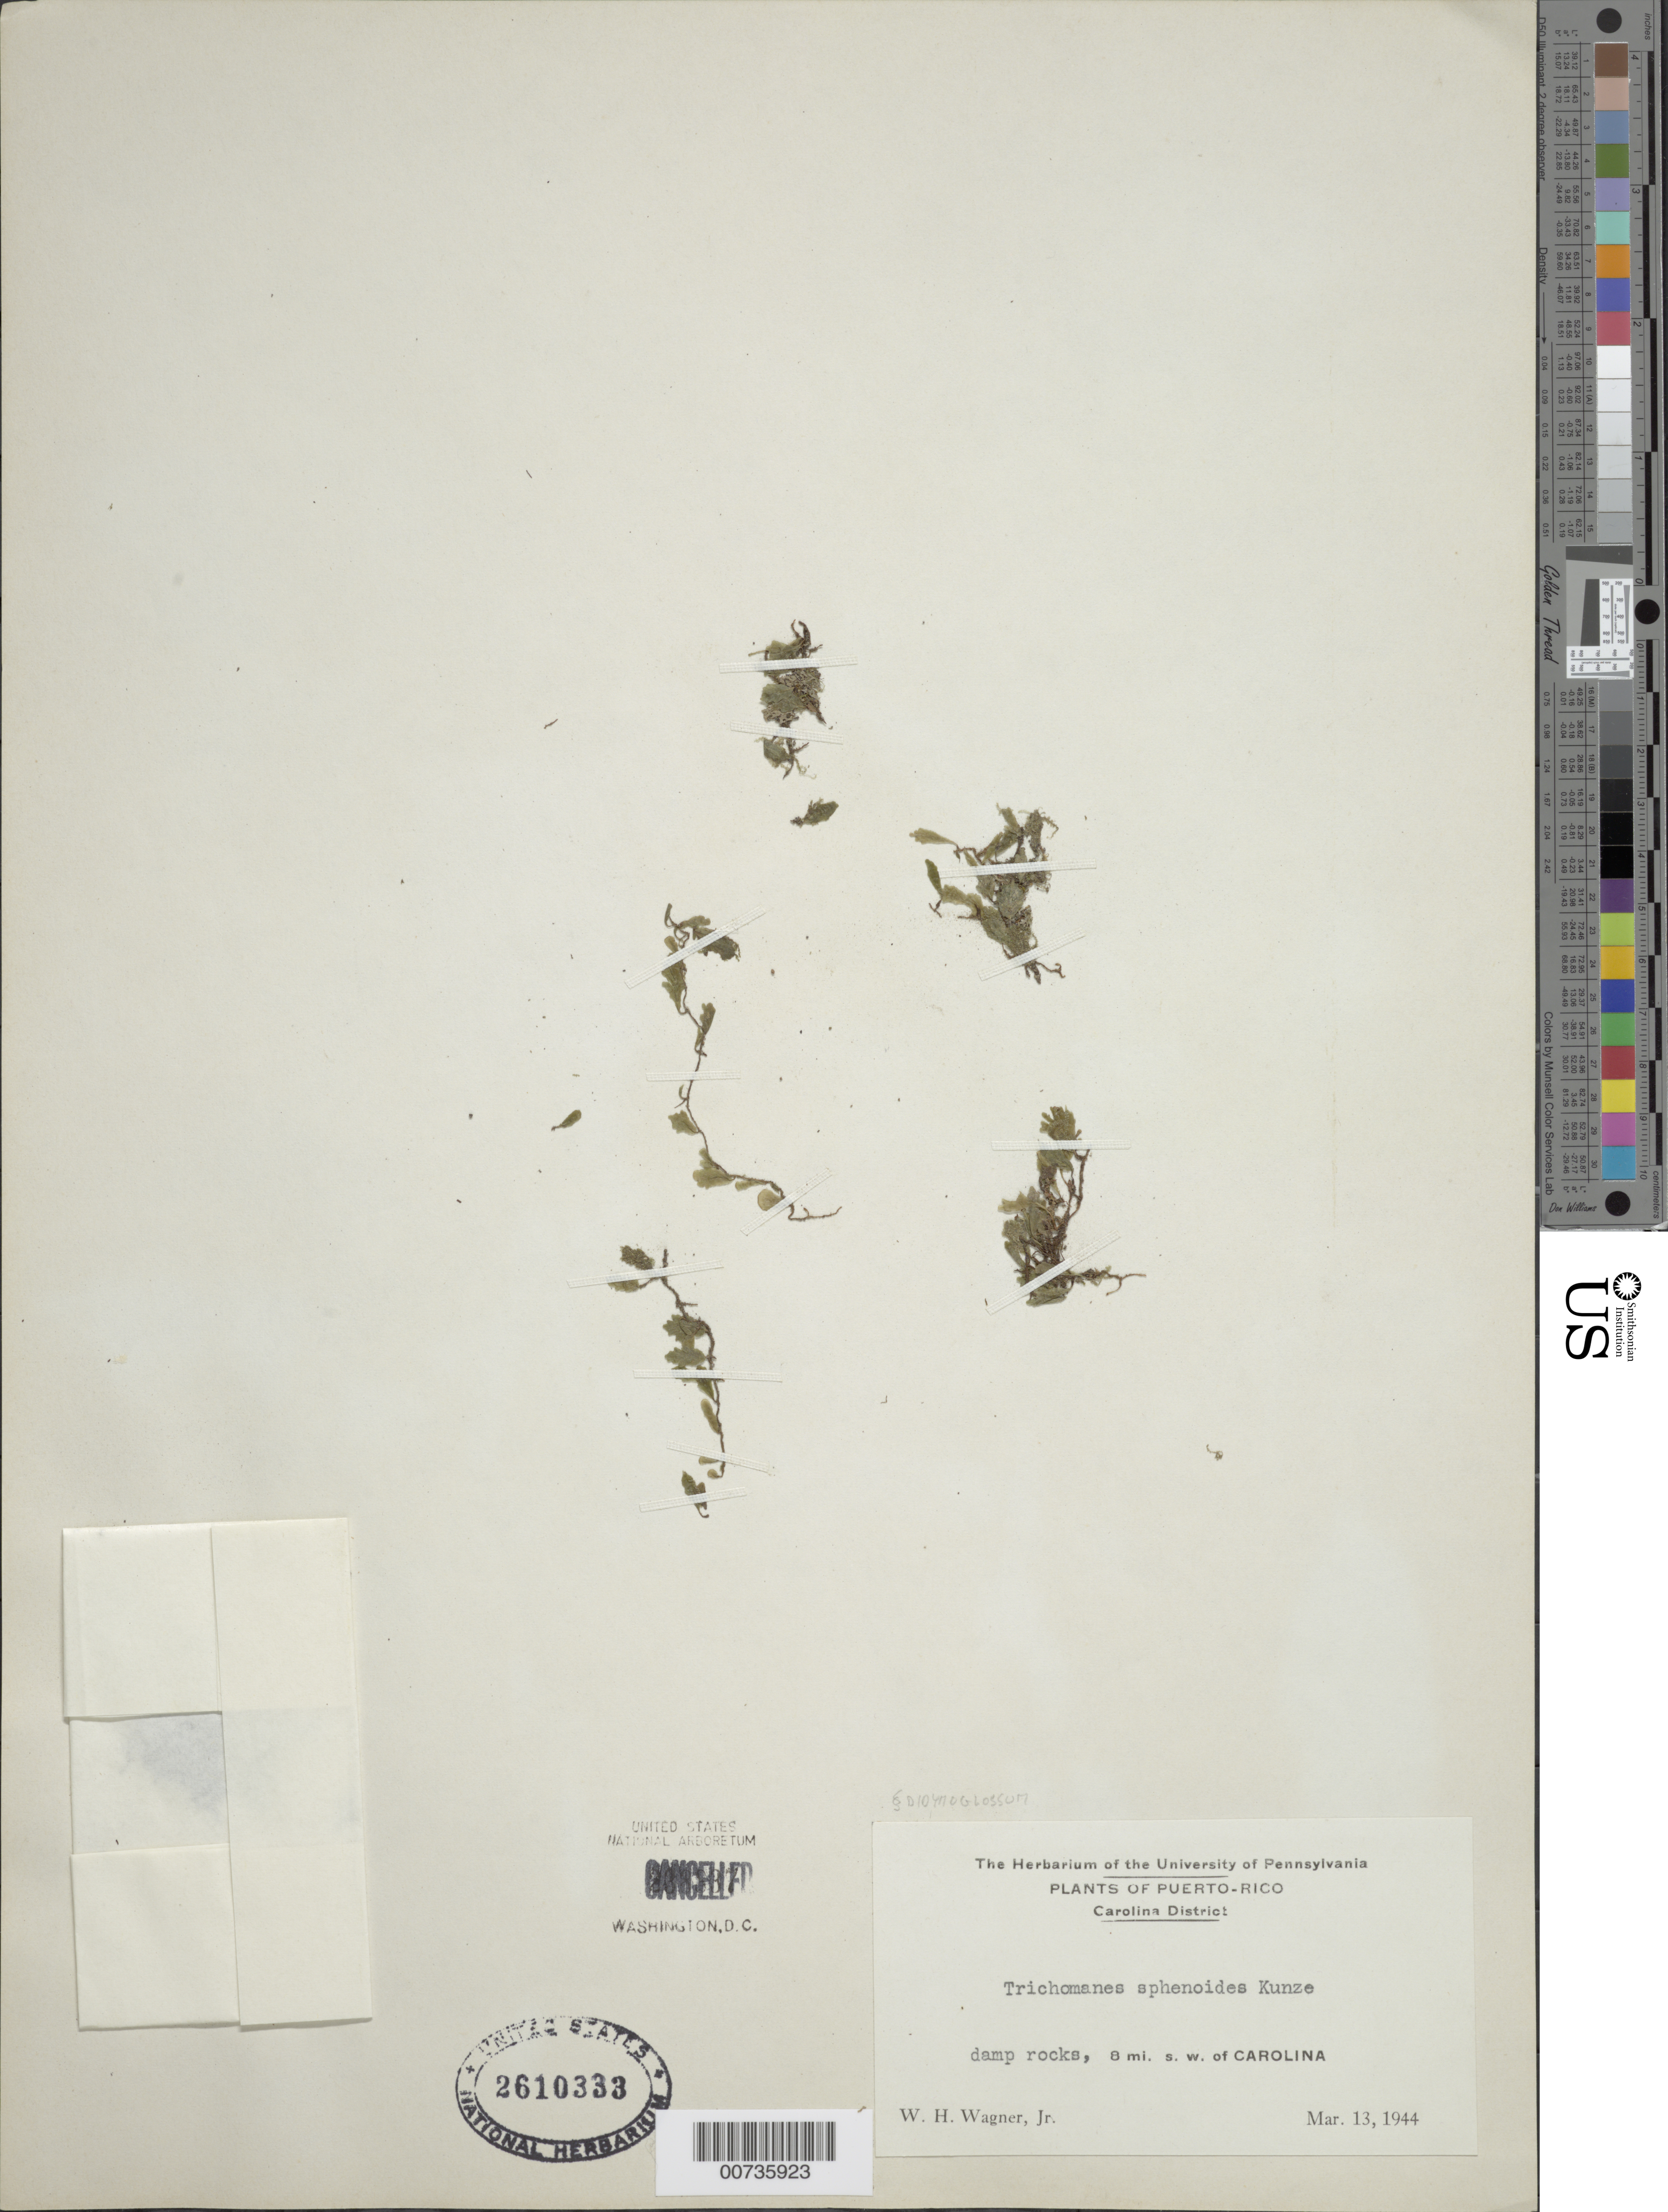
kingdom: Plantae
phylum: Tracheophyta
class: Polypodiopsida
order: Hymenophyllales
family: Hymenophyllaceae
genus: Didymoglossum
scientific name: Didymoglossum punctatum subsp. spheroides (Kunze) comb. nov., ined 2015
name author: (Kunze)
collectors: W. H. Wagner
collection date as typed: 13 Mar 1944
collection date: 1944-03-13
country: Puerto Rico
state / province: Carolina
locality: Carolina, 8 mi SW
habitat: Damp rocks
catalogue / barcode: US 2610333